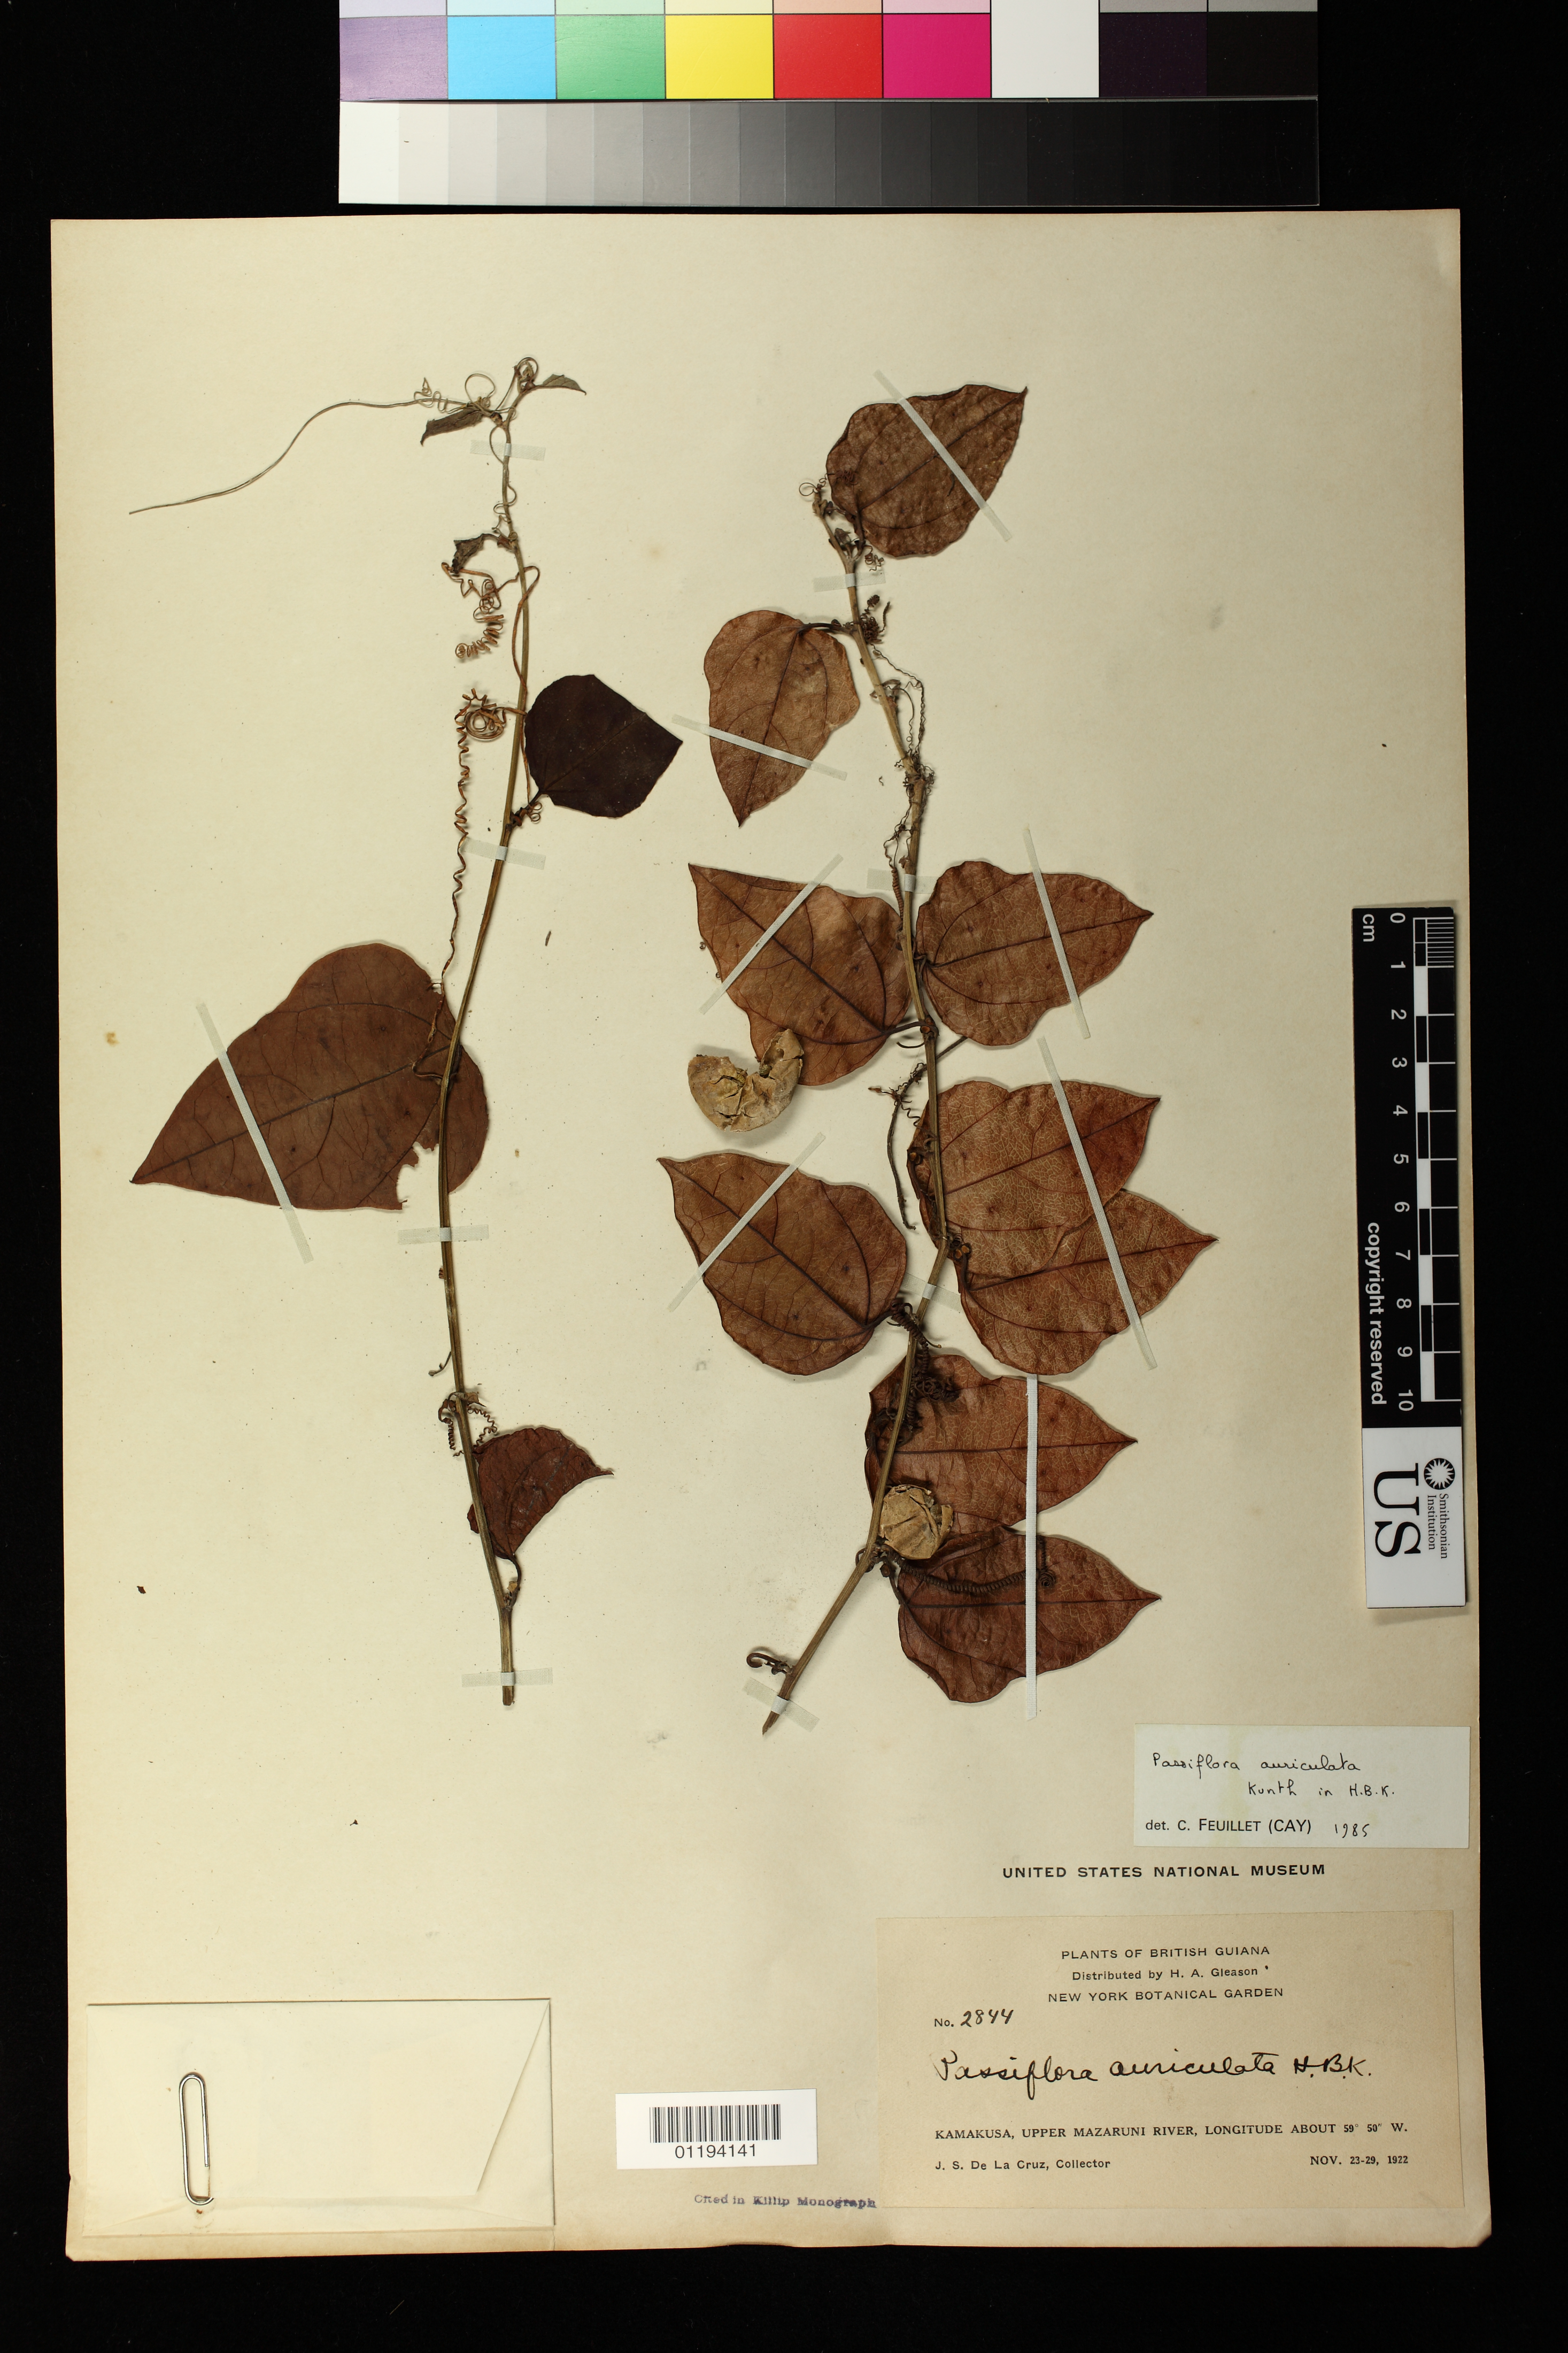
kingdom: Plantae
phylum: Tracheophyta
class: Magnoliopsida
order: Malpighiales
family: Passifloraceae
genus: Passiflora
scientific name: Passiflora auriculata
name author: Kunth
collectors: J. S. de la Cruz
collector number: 2844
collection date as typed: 1922 Nov 23 1922 Nov 29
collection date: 1922-11-23/1922-11-29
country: Guyana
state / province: Cuyuni-Mazaruni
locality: Kamakusa, Upper Mazaruni River. Longitude about 50°50' W.